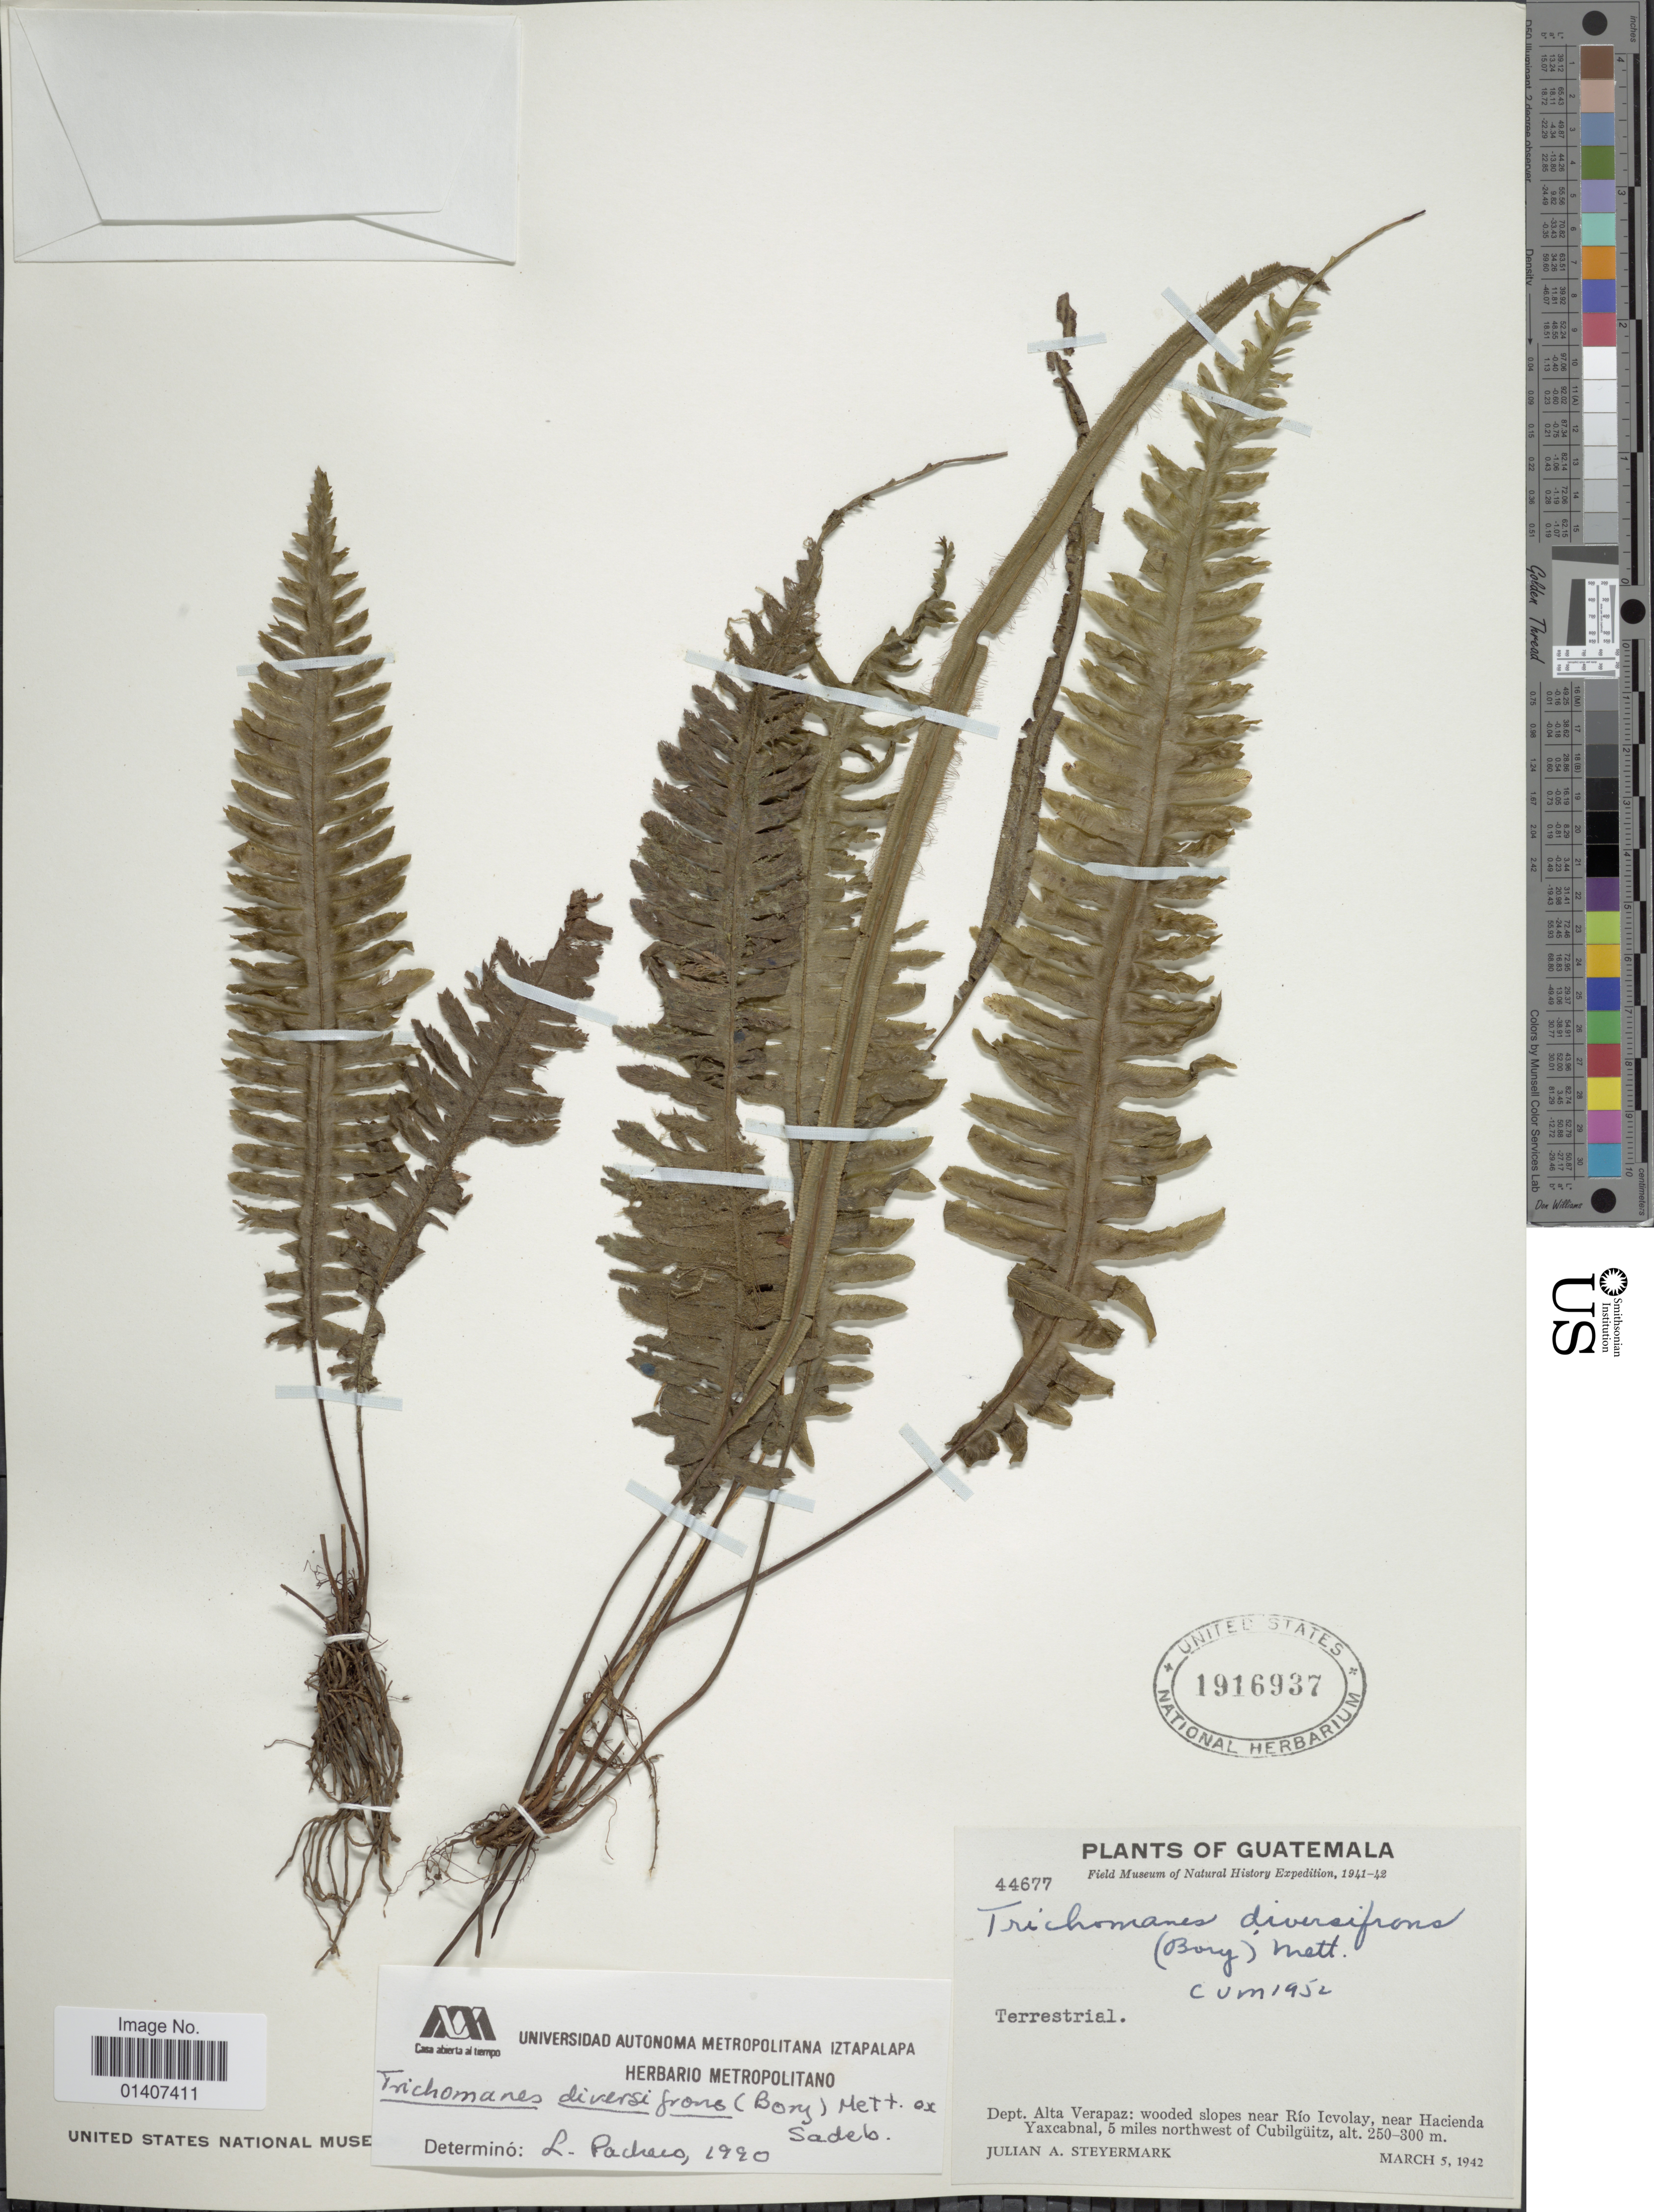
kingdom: Plantae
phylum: Tracheophyta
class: Polypodiopsida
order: Hymenophyllales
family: Hymenophyllaceae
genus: Trichomanes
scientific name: Trichomanes diversifrons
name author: (Bory) Mett. ex Sadeb.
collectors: J. Steyermark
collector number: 44677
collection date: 1942-03-05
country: Guatemala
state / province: Alta Verapaz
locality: Dept. Alta Verapaz: wooded slopes near Rio Icvolay, near Hacienda Yaxcabnal, 5miles northwest of Cubilguitz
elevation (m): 250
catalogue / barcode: US 1916937